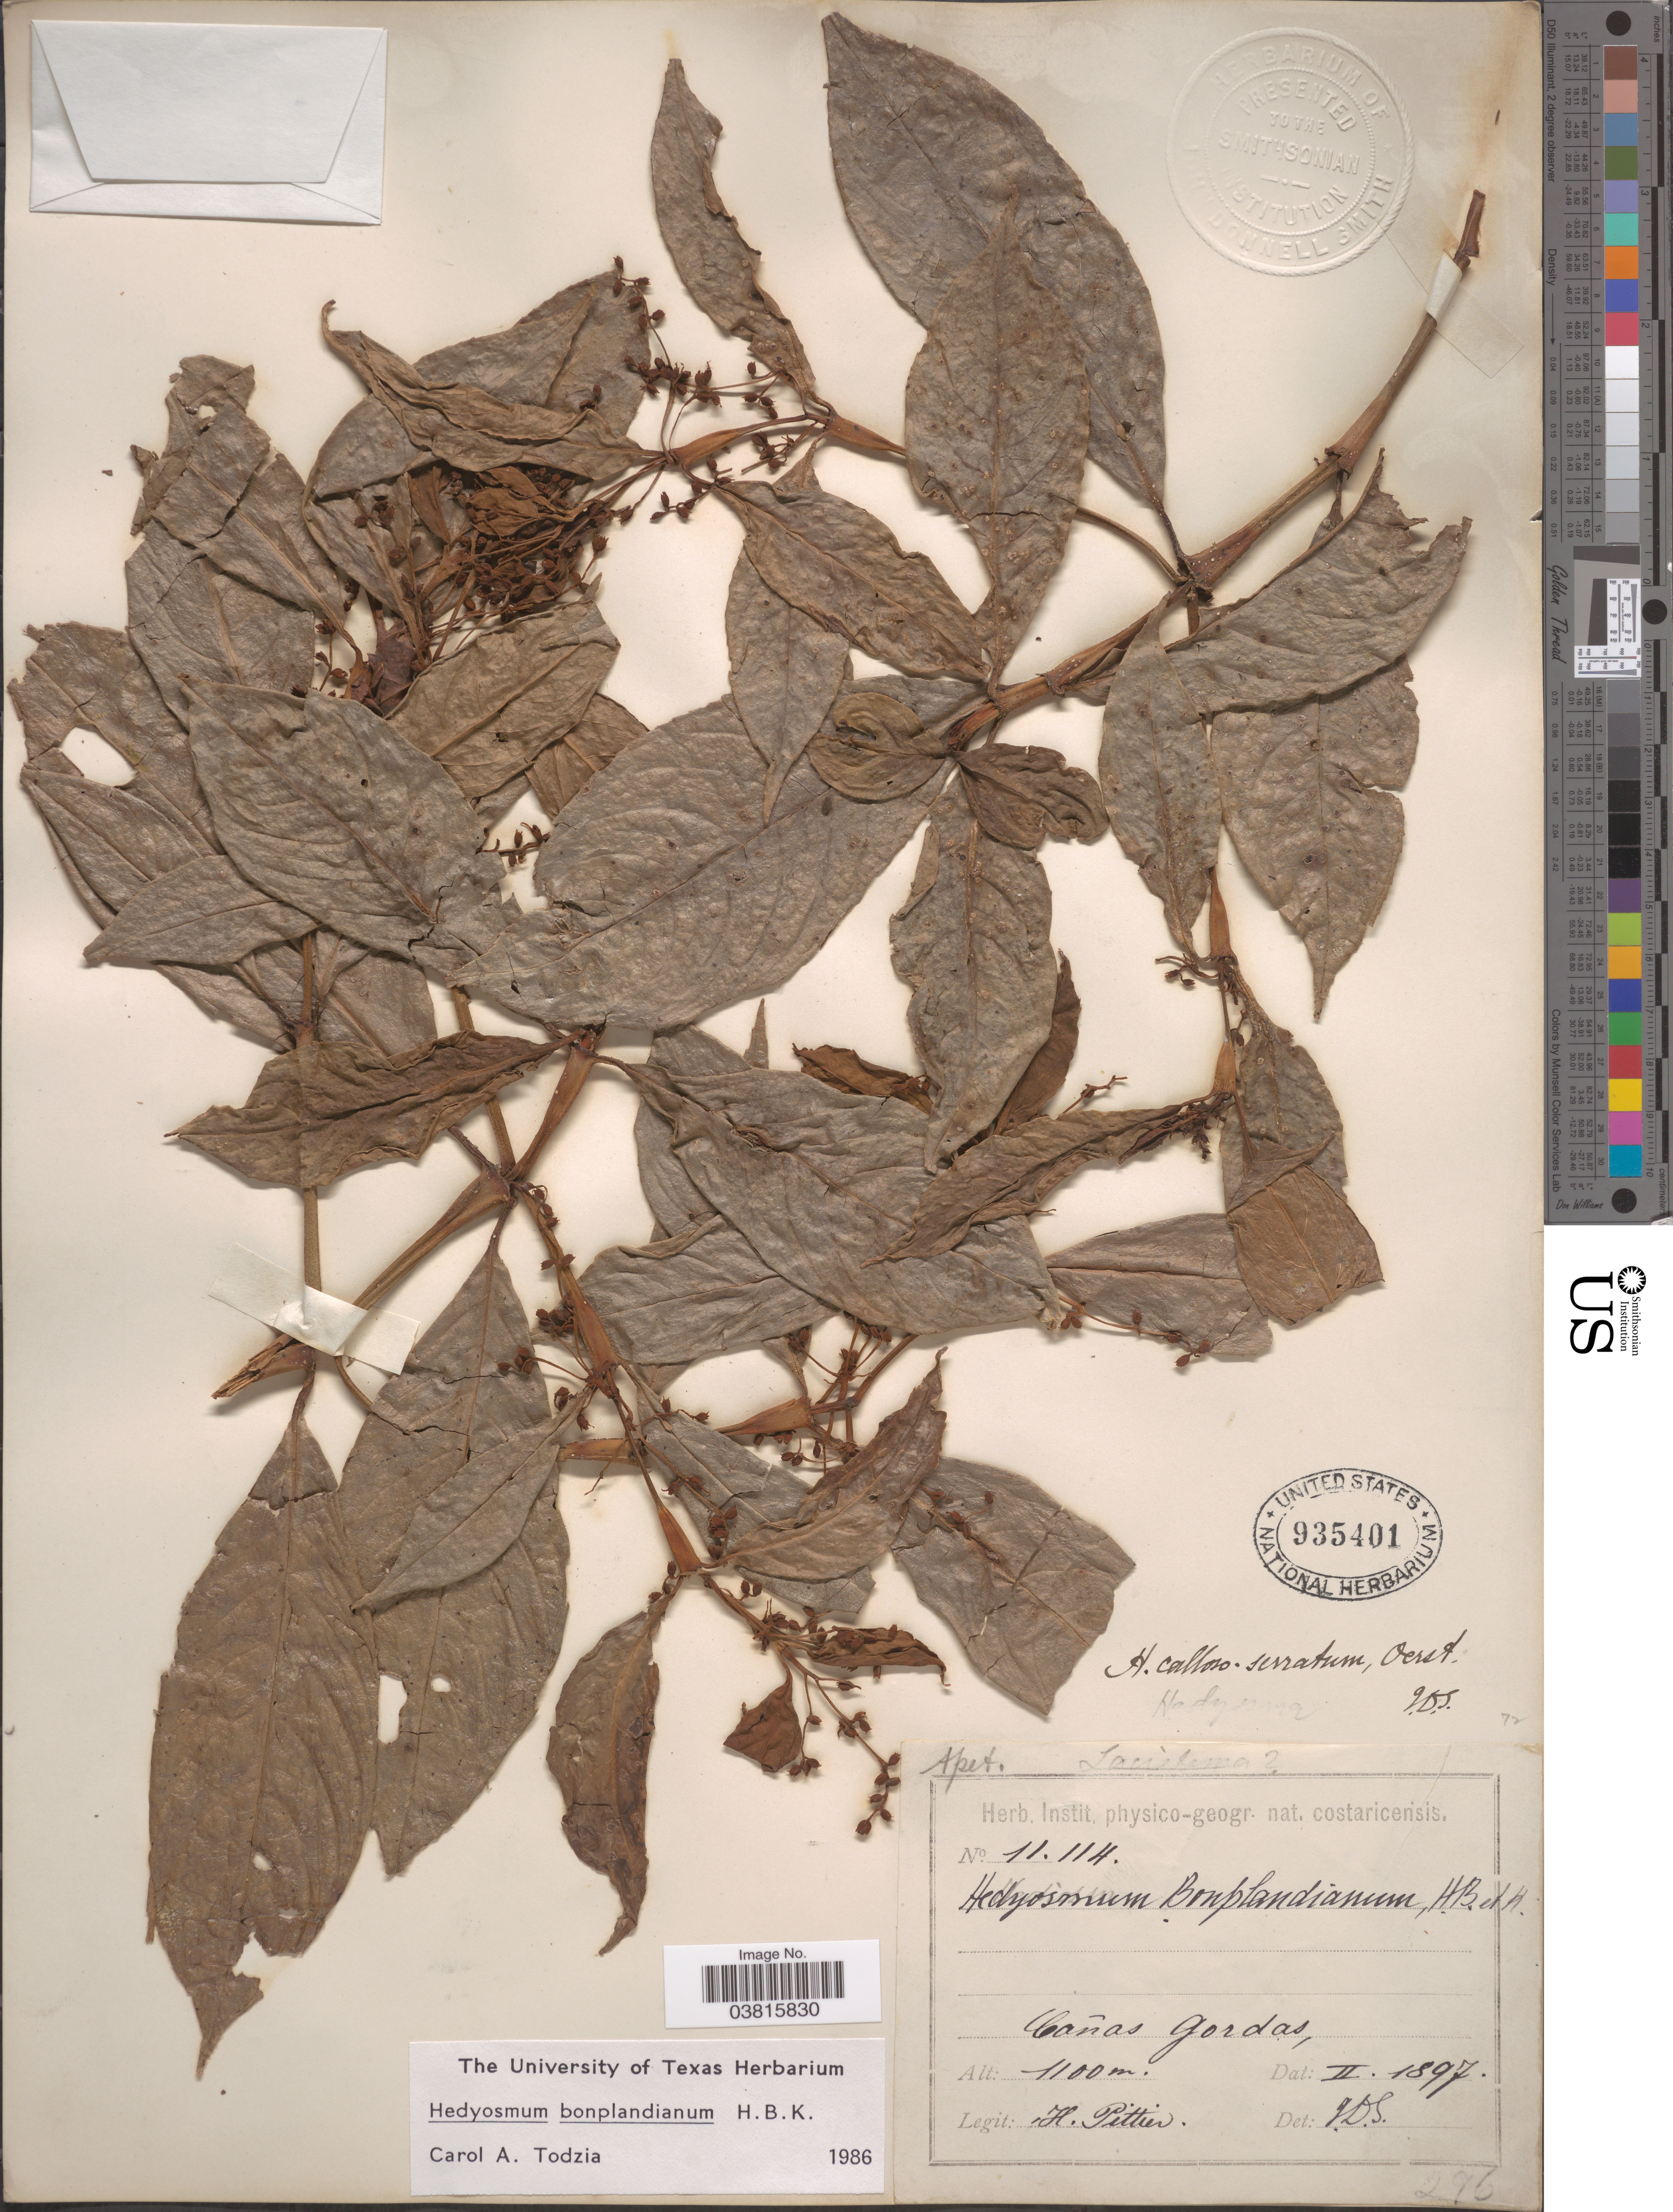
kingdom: Plantae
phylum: Tracheophyta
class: Magnoliopsida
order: Chloranthales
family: Chloranthaceae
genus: Hedyosmum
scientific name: Hedyosmum callososerratum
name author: Oerst.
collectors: H. F. Pittier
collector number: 11114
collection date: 1897-02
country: Costa Rica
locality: Cañas Gordas.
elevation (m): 1100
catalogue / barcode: US 935401